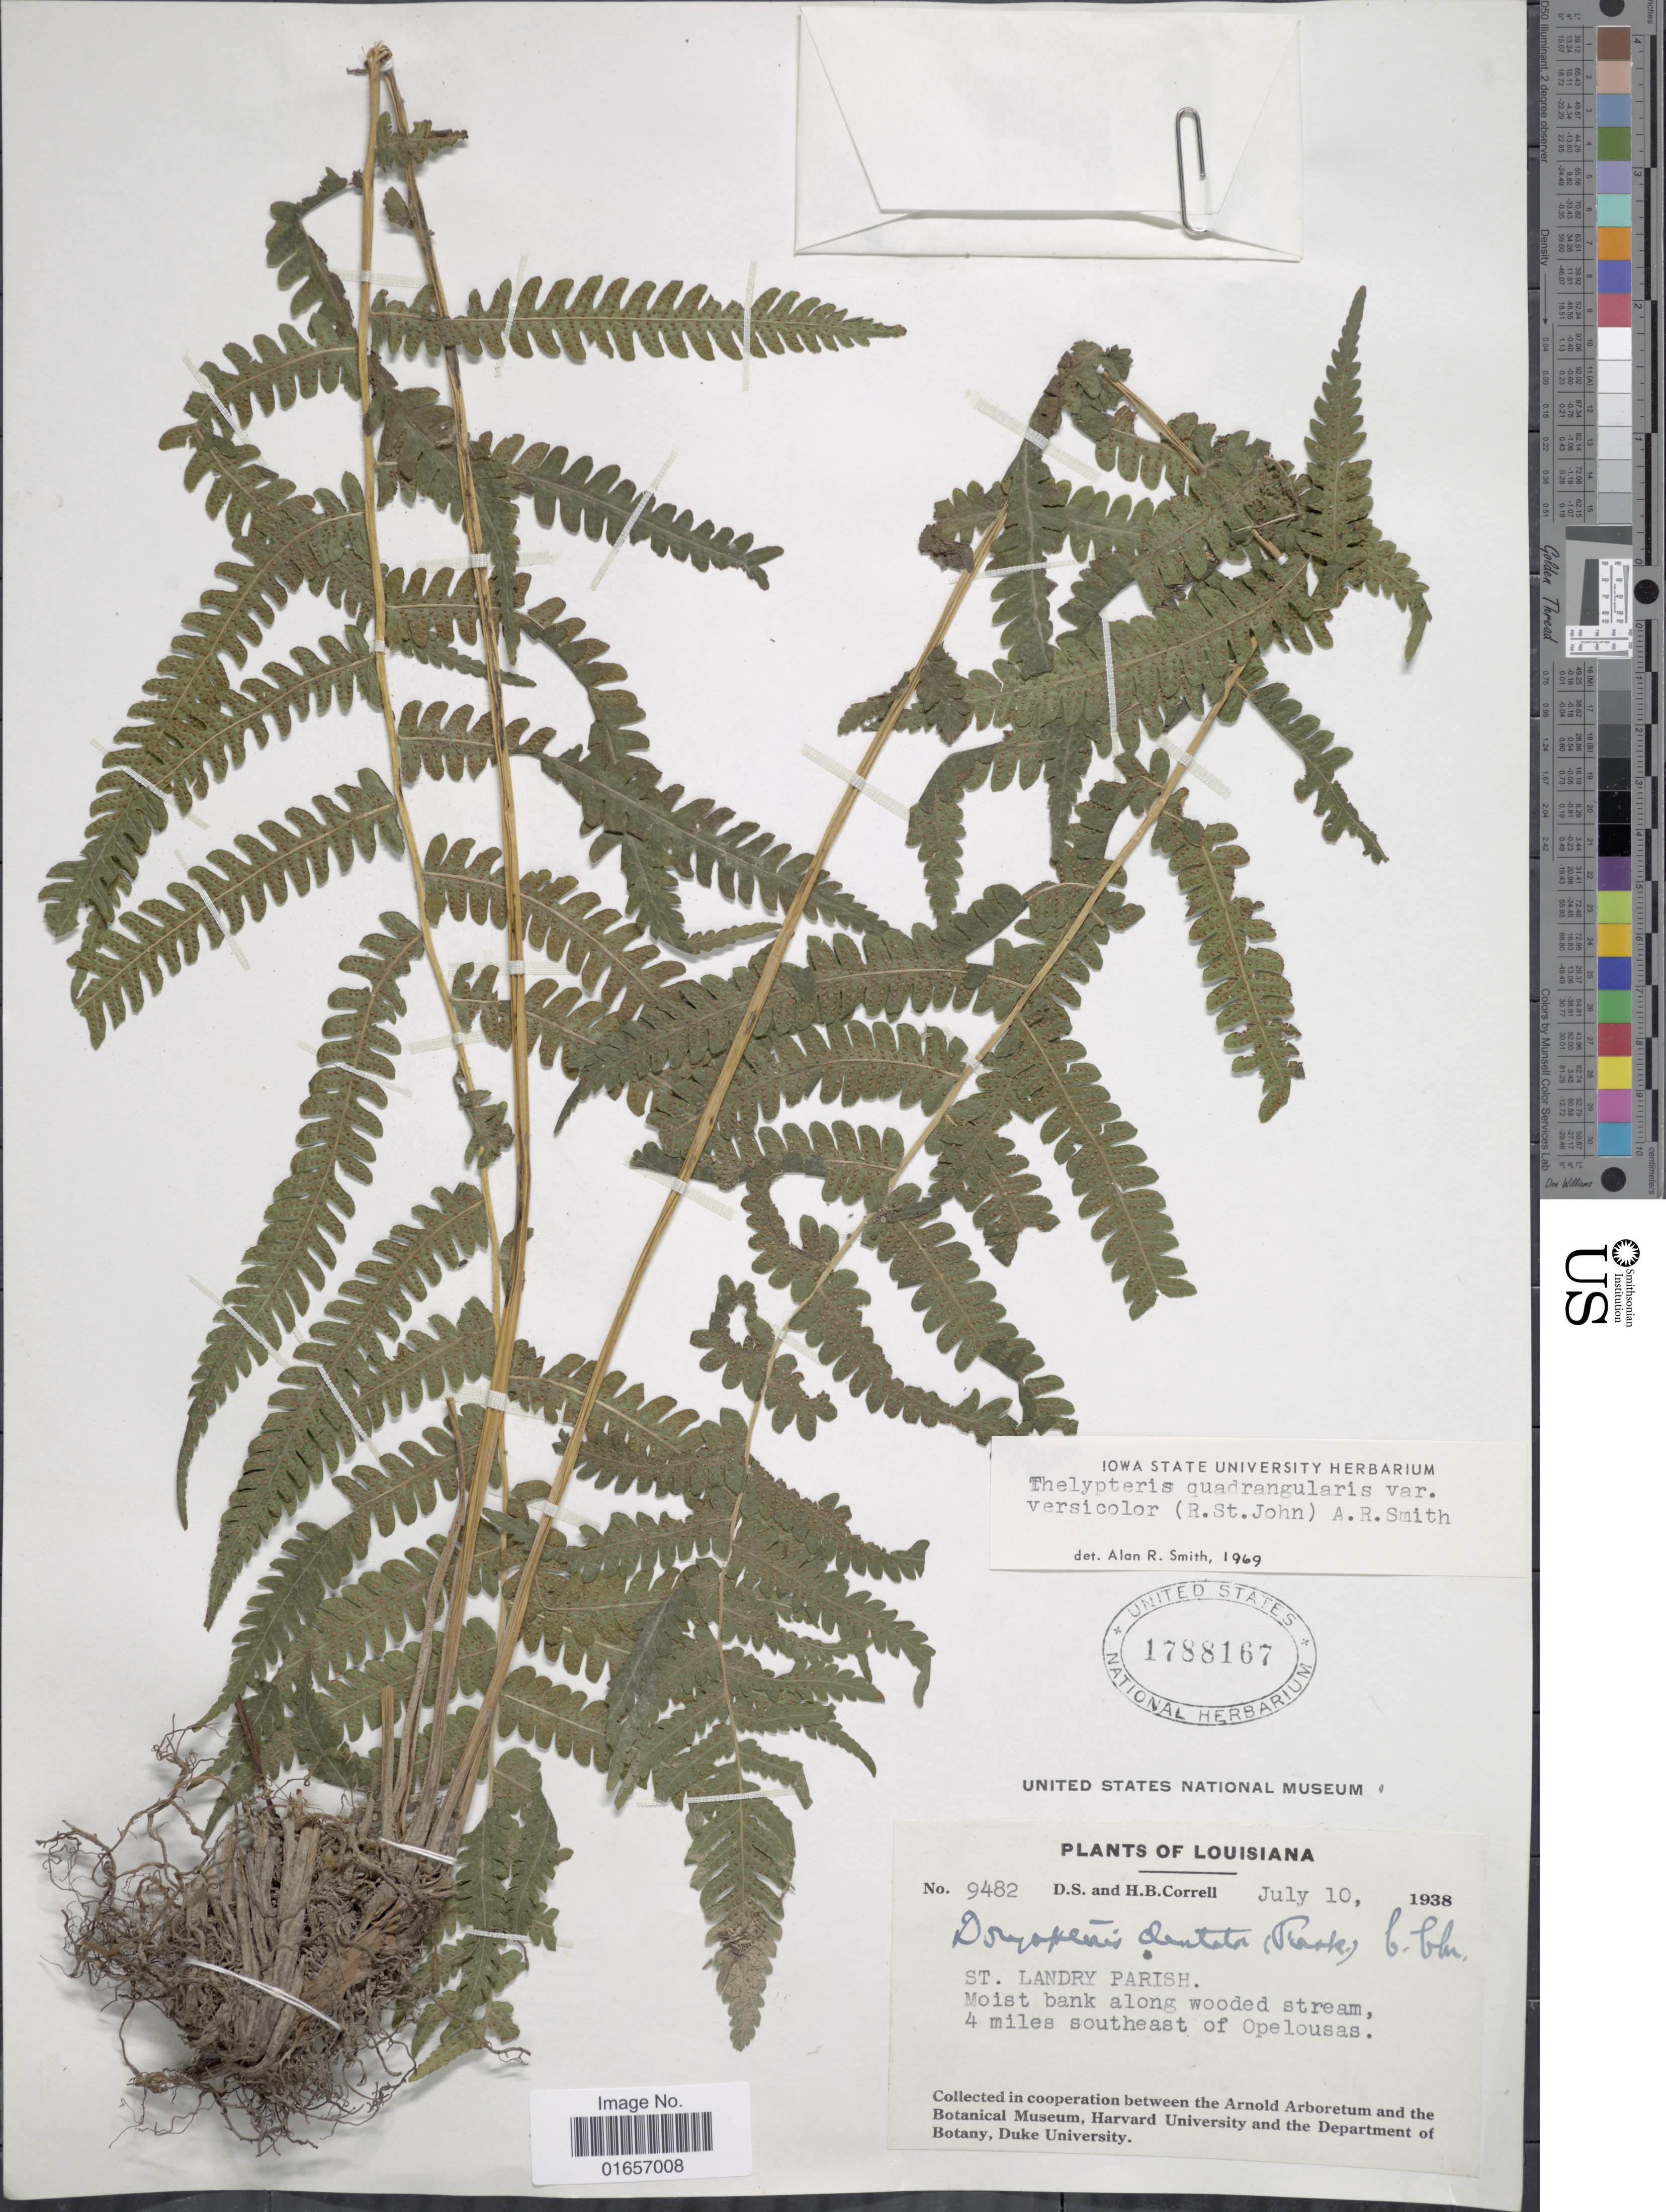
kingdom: Plantae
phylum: Tracheophyta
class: Polypodiopsida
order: Polypodiales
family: Thelypteridaceae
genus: Christella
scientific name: Christella hispidula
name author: (Decne.) Holttum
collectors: D. S. Correll & H. Correll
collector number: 9482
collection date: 1938-07-10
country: United States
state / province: Louisiana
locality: St. Landry Parish, 4 miles southeast of Opelousas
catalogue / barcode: US 1788167